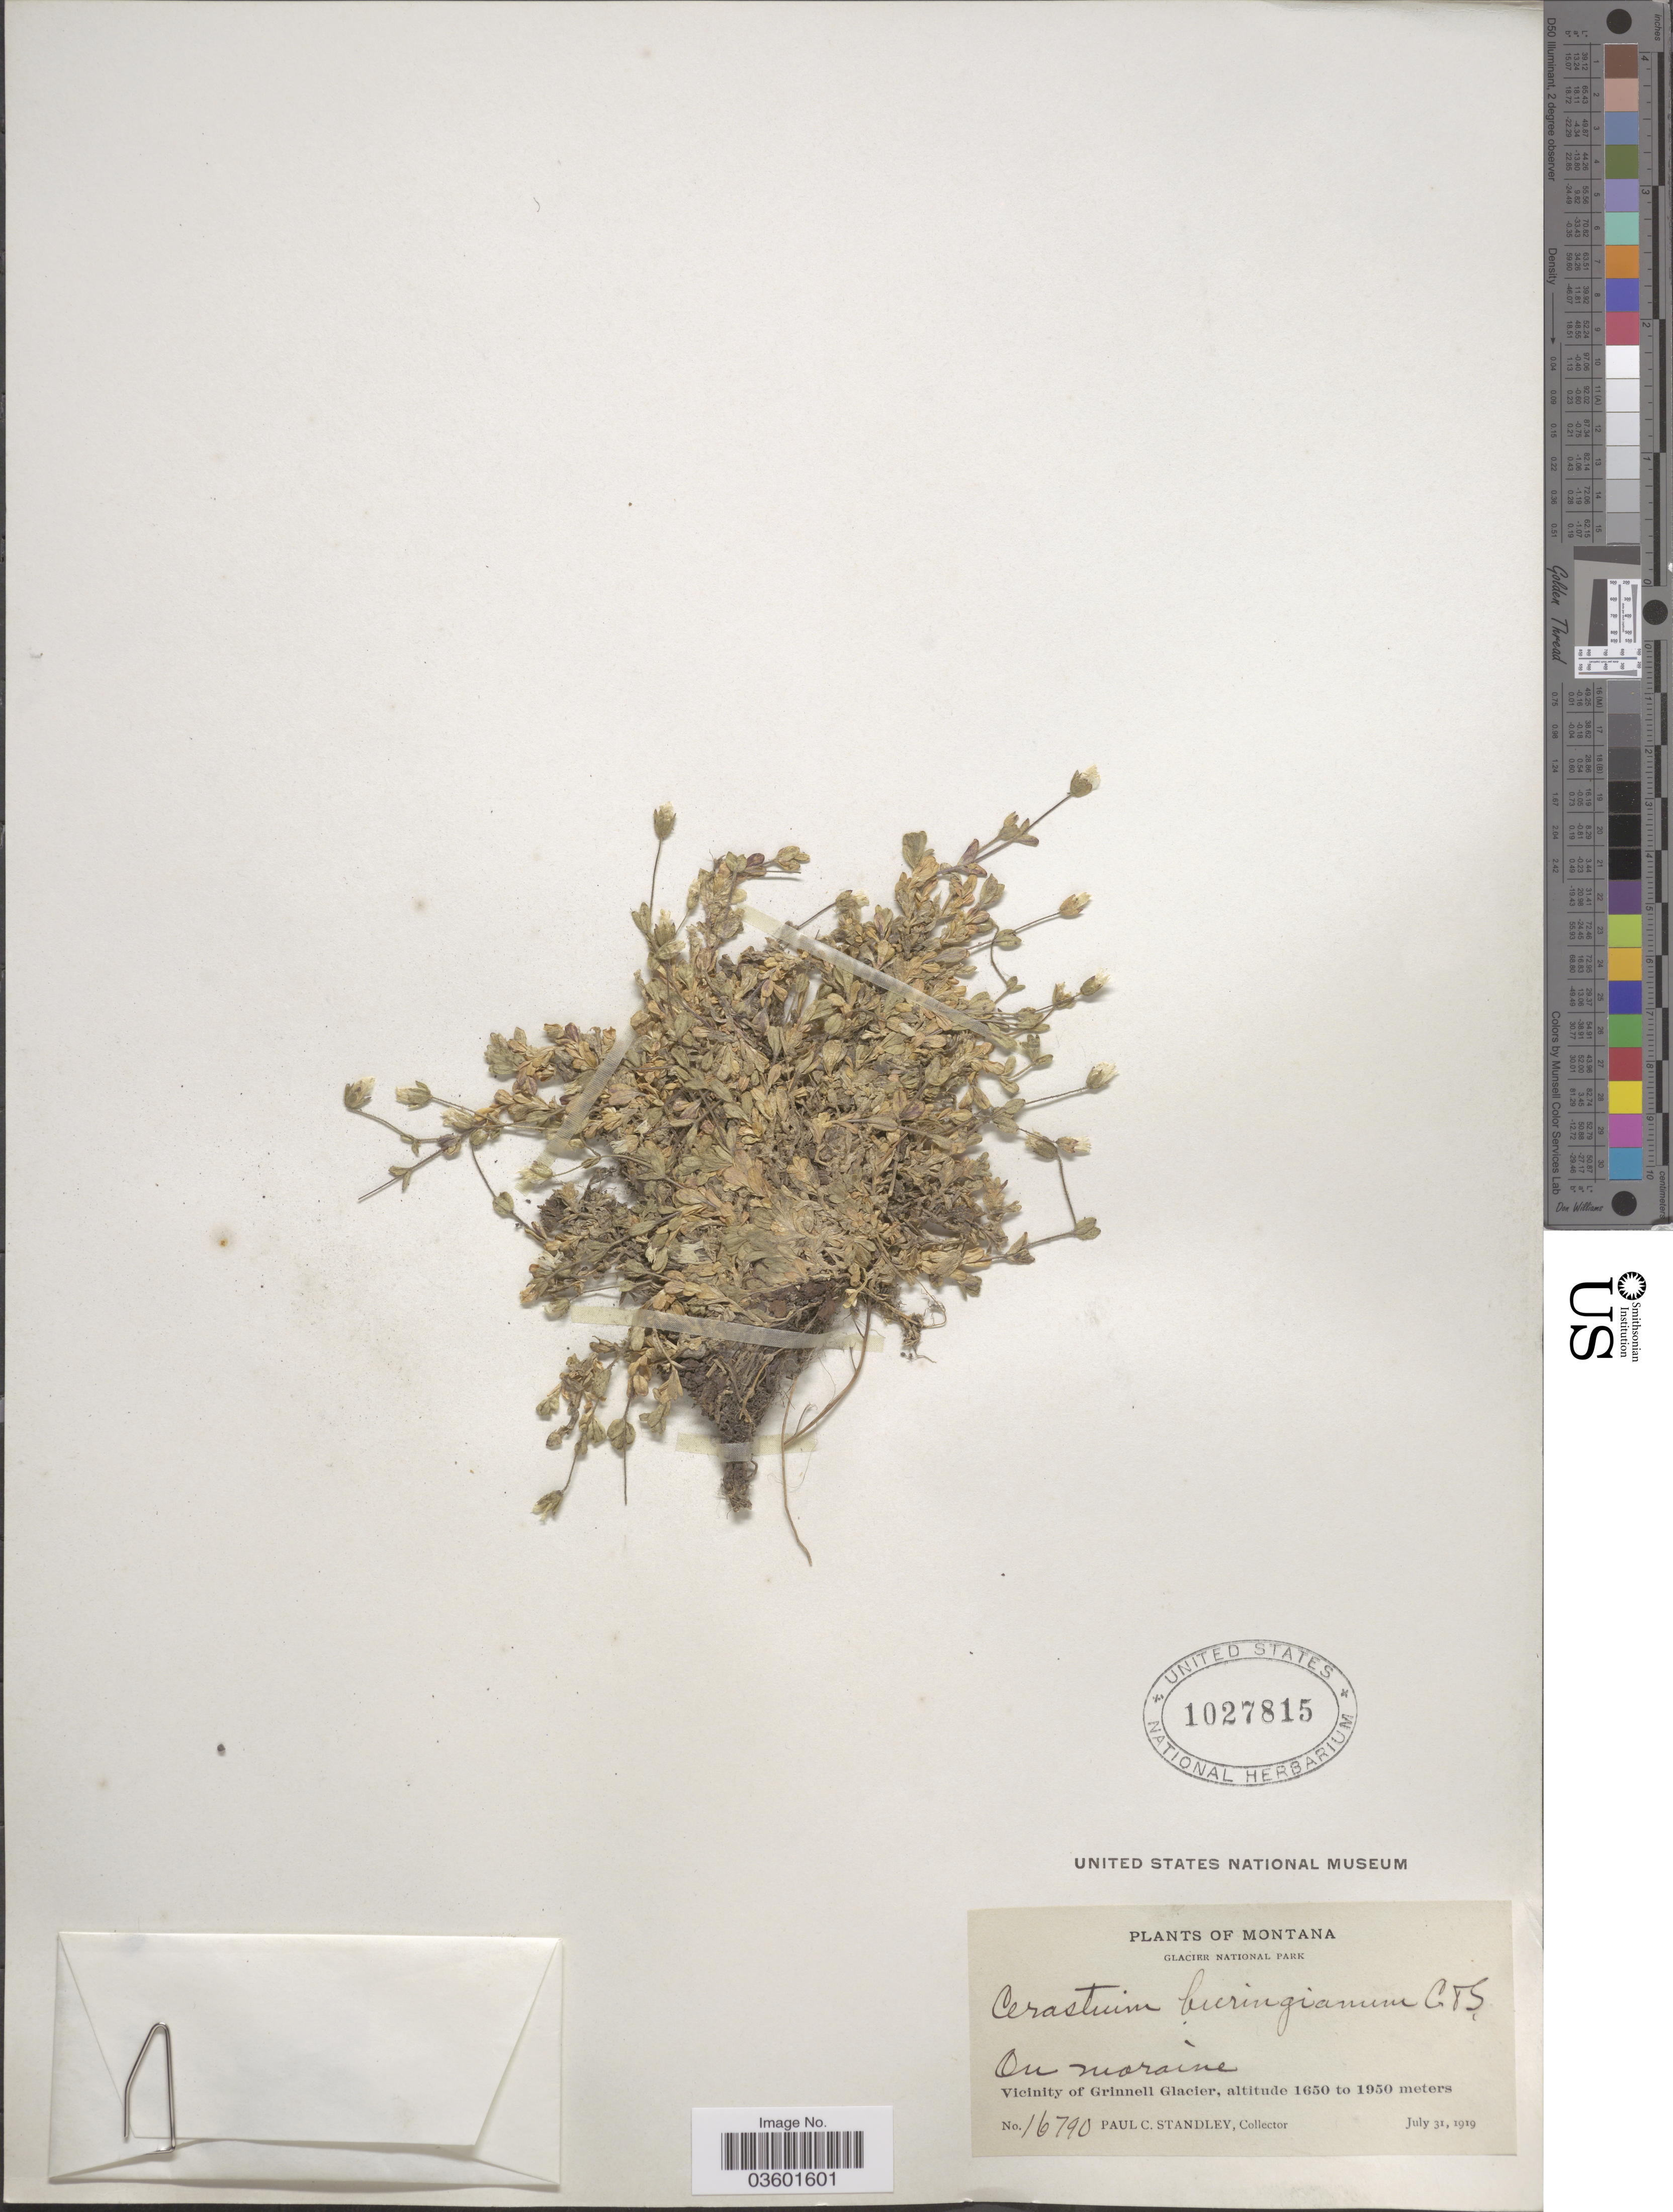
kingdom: Plantae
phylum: Tracheophyta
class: Magnoliopsida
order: Caryophyllales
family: Caryophyllaceae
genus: Cerastium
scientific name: Cerastium beeringianum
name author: Cham. & Schltdl.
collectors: P. C. Standley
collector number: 16790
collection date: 1919-07-31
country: United States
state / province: Montana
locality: Glacier National Park. Vicinity of Grinnell Glacier.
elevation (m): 1650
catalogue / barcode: US 1027815